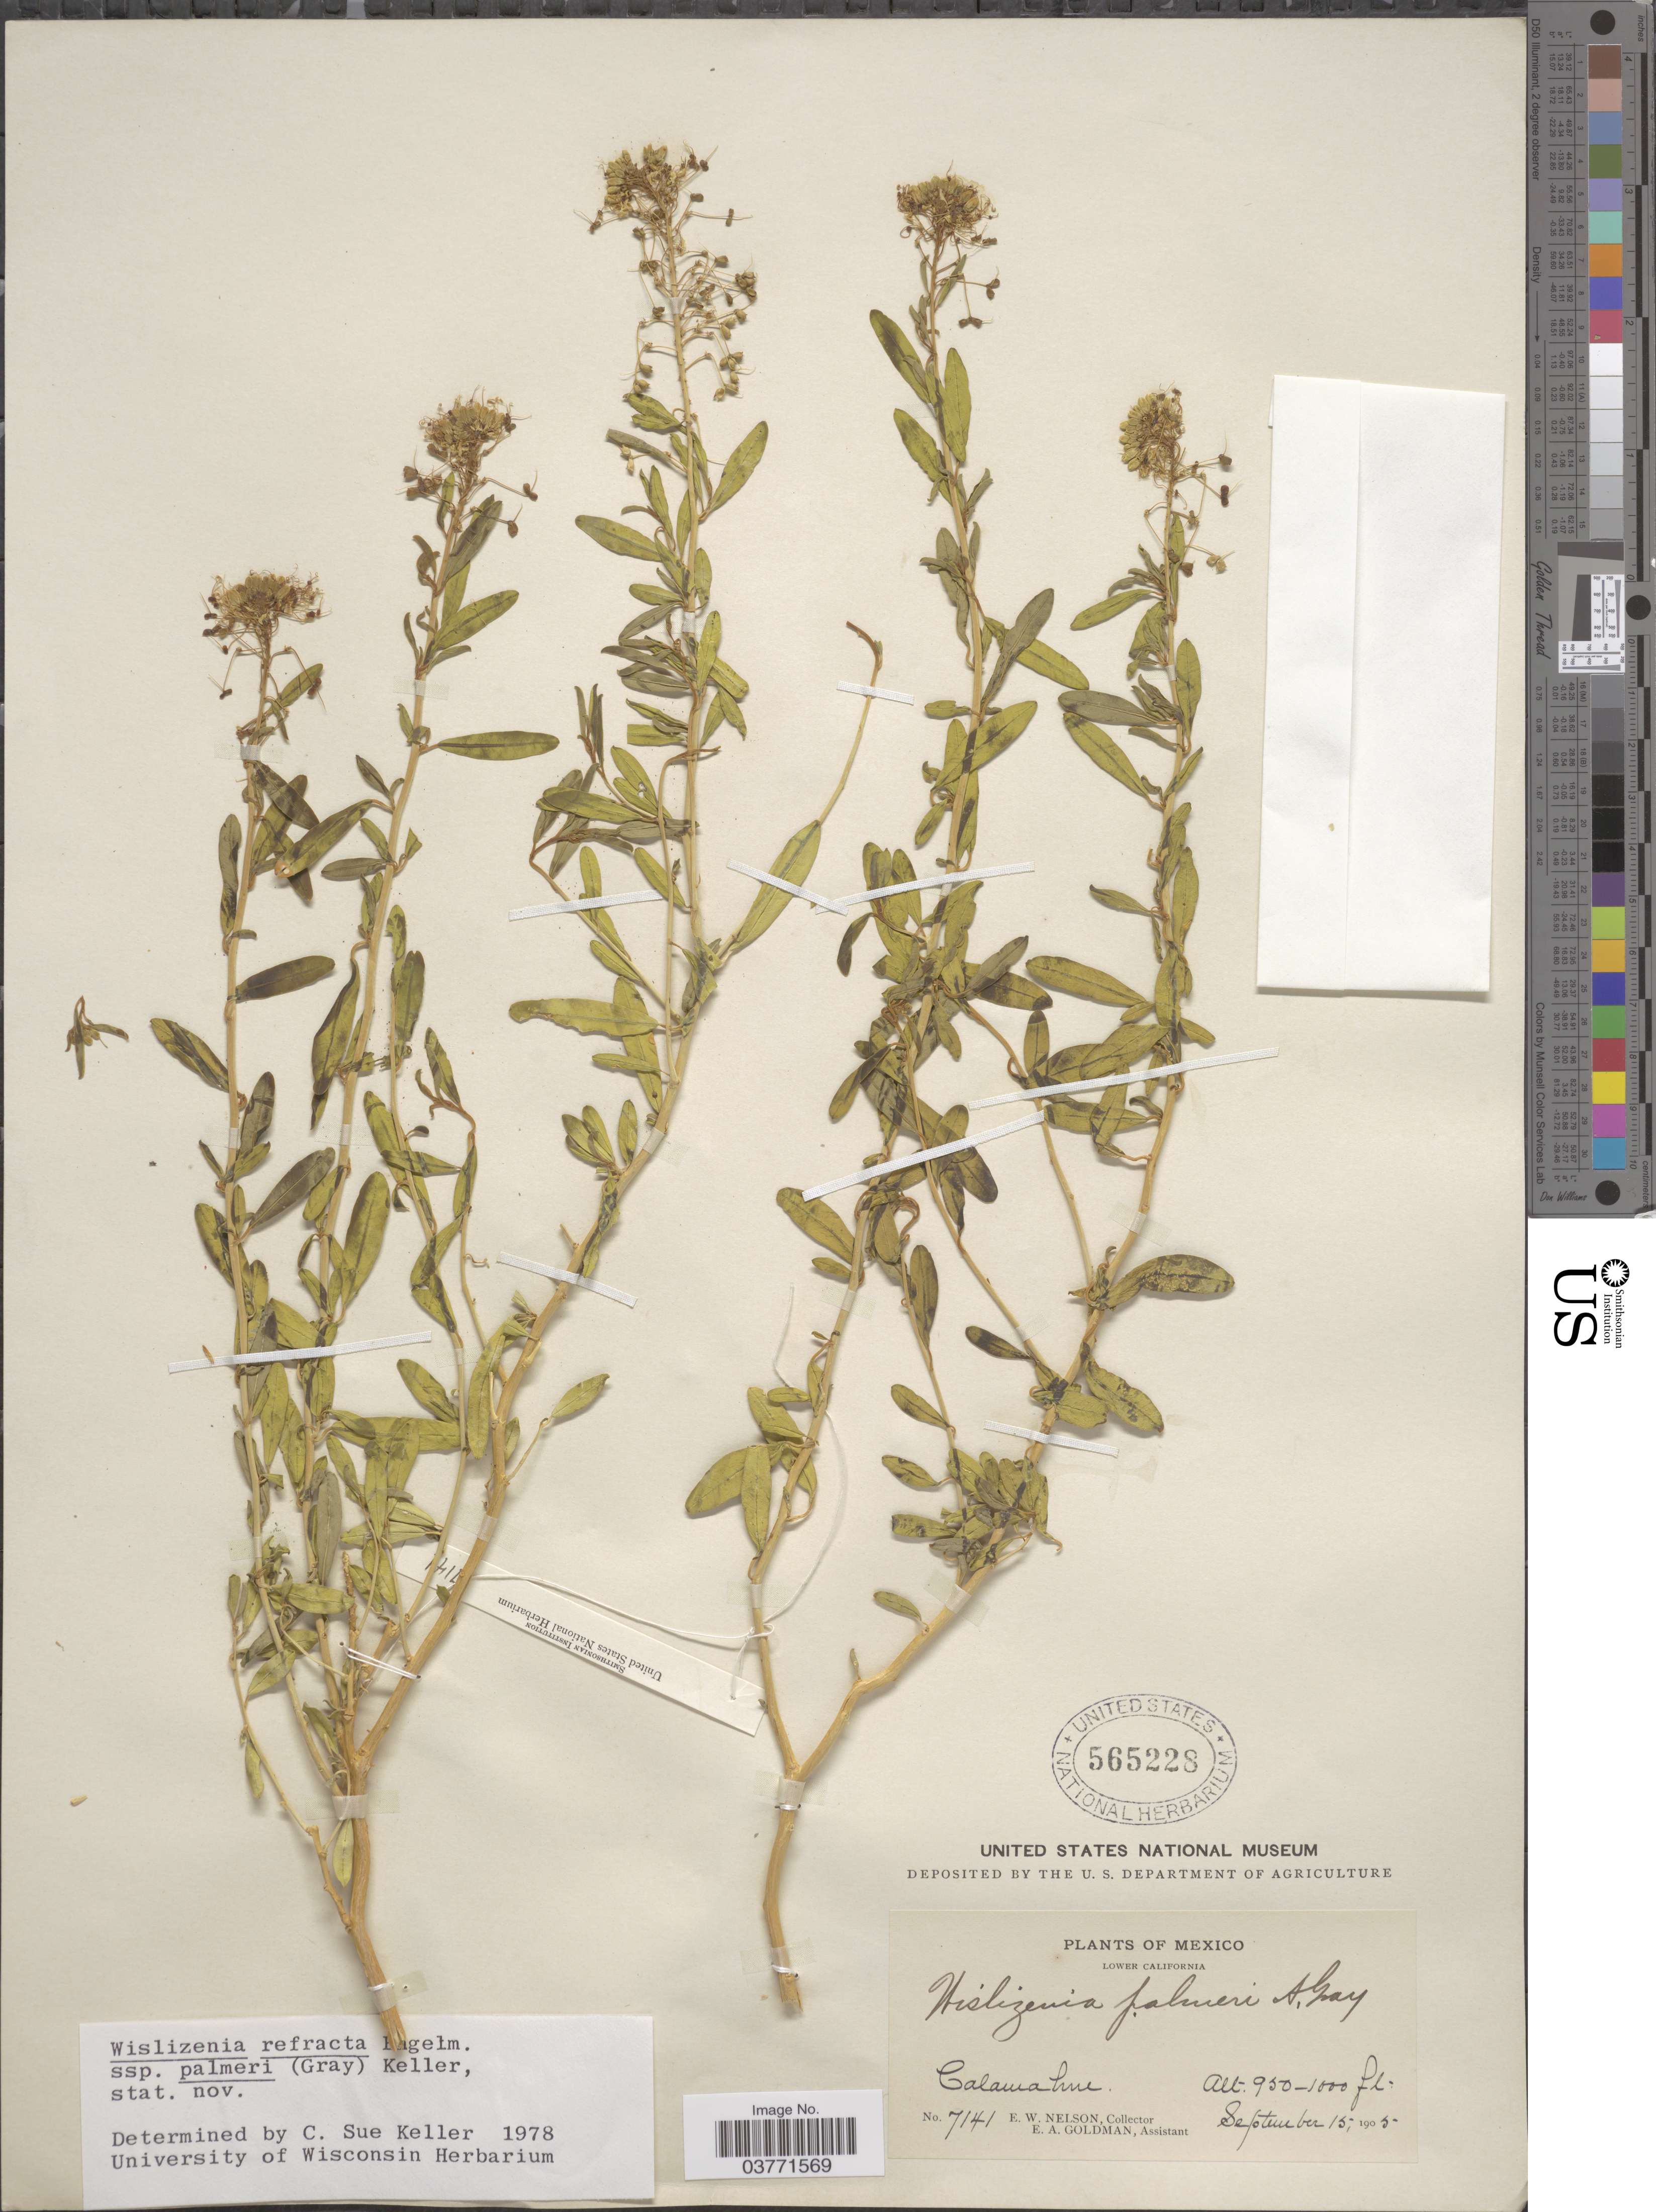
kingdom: Plantae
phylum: Tracheophyta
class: Magnoliopsida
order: Brassicales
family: Cleomaceae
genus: Cleomella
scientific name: Cleomella palmeri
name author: (A. Gray) J.C. Hall & Roalson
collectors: E. W. Nelson & E. A. Goldman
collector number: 7141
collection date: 1905-09-15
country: Mexico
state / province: Baja California Sur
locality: Lower California. Calamahue.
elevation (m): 290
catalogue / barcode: US 565228